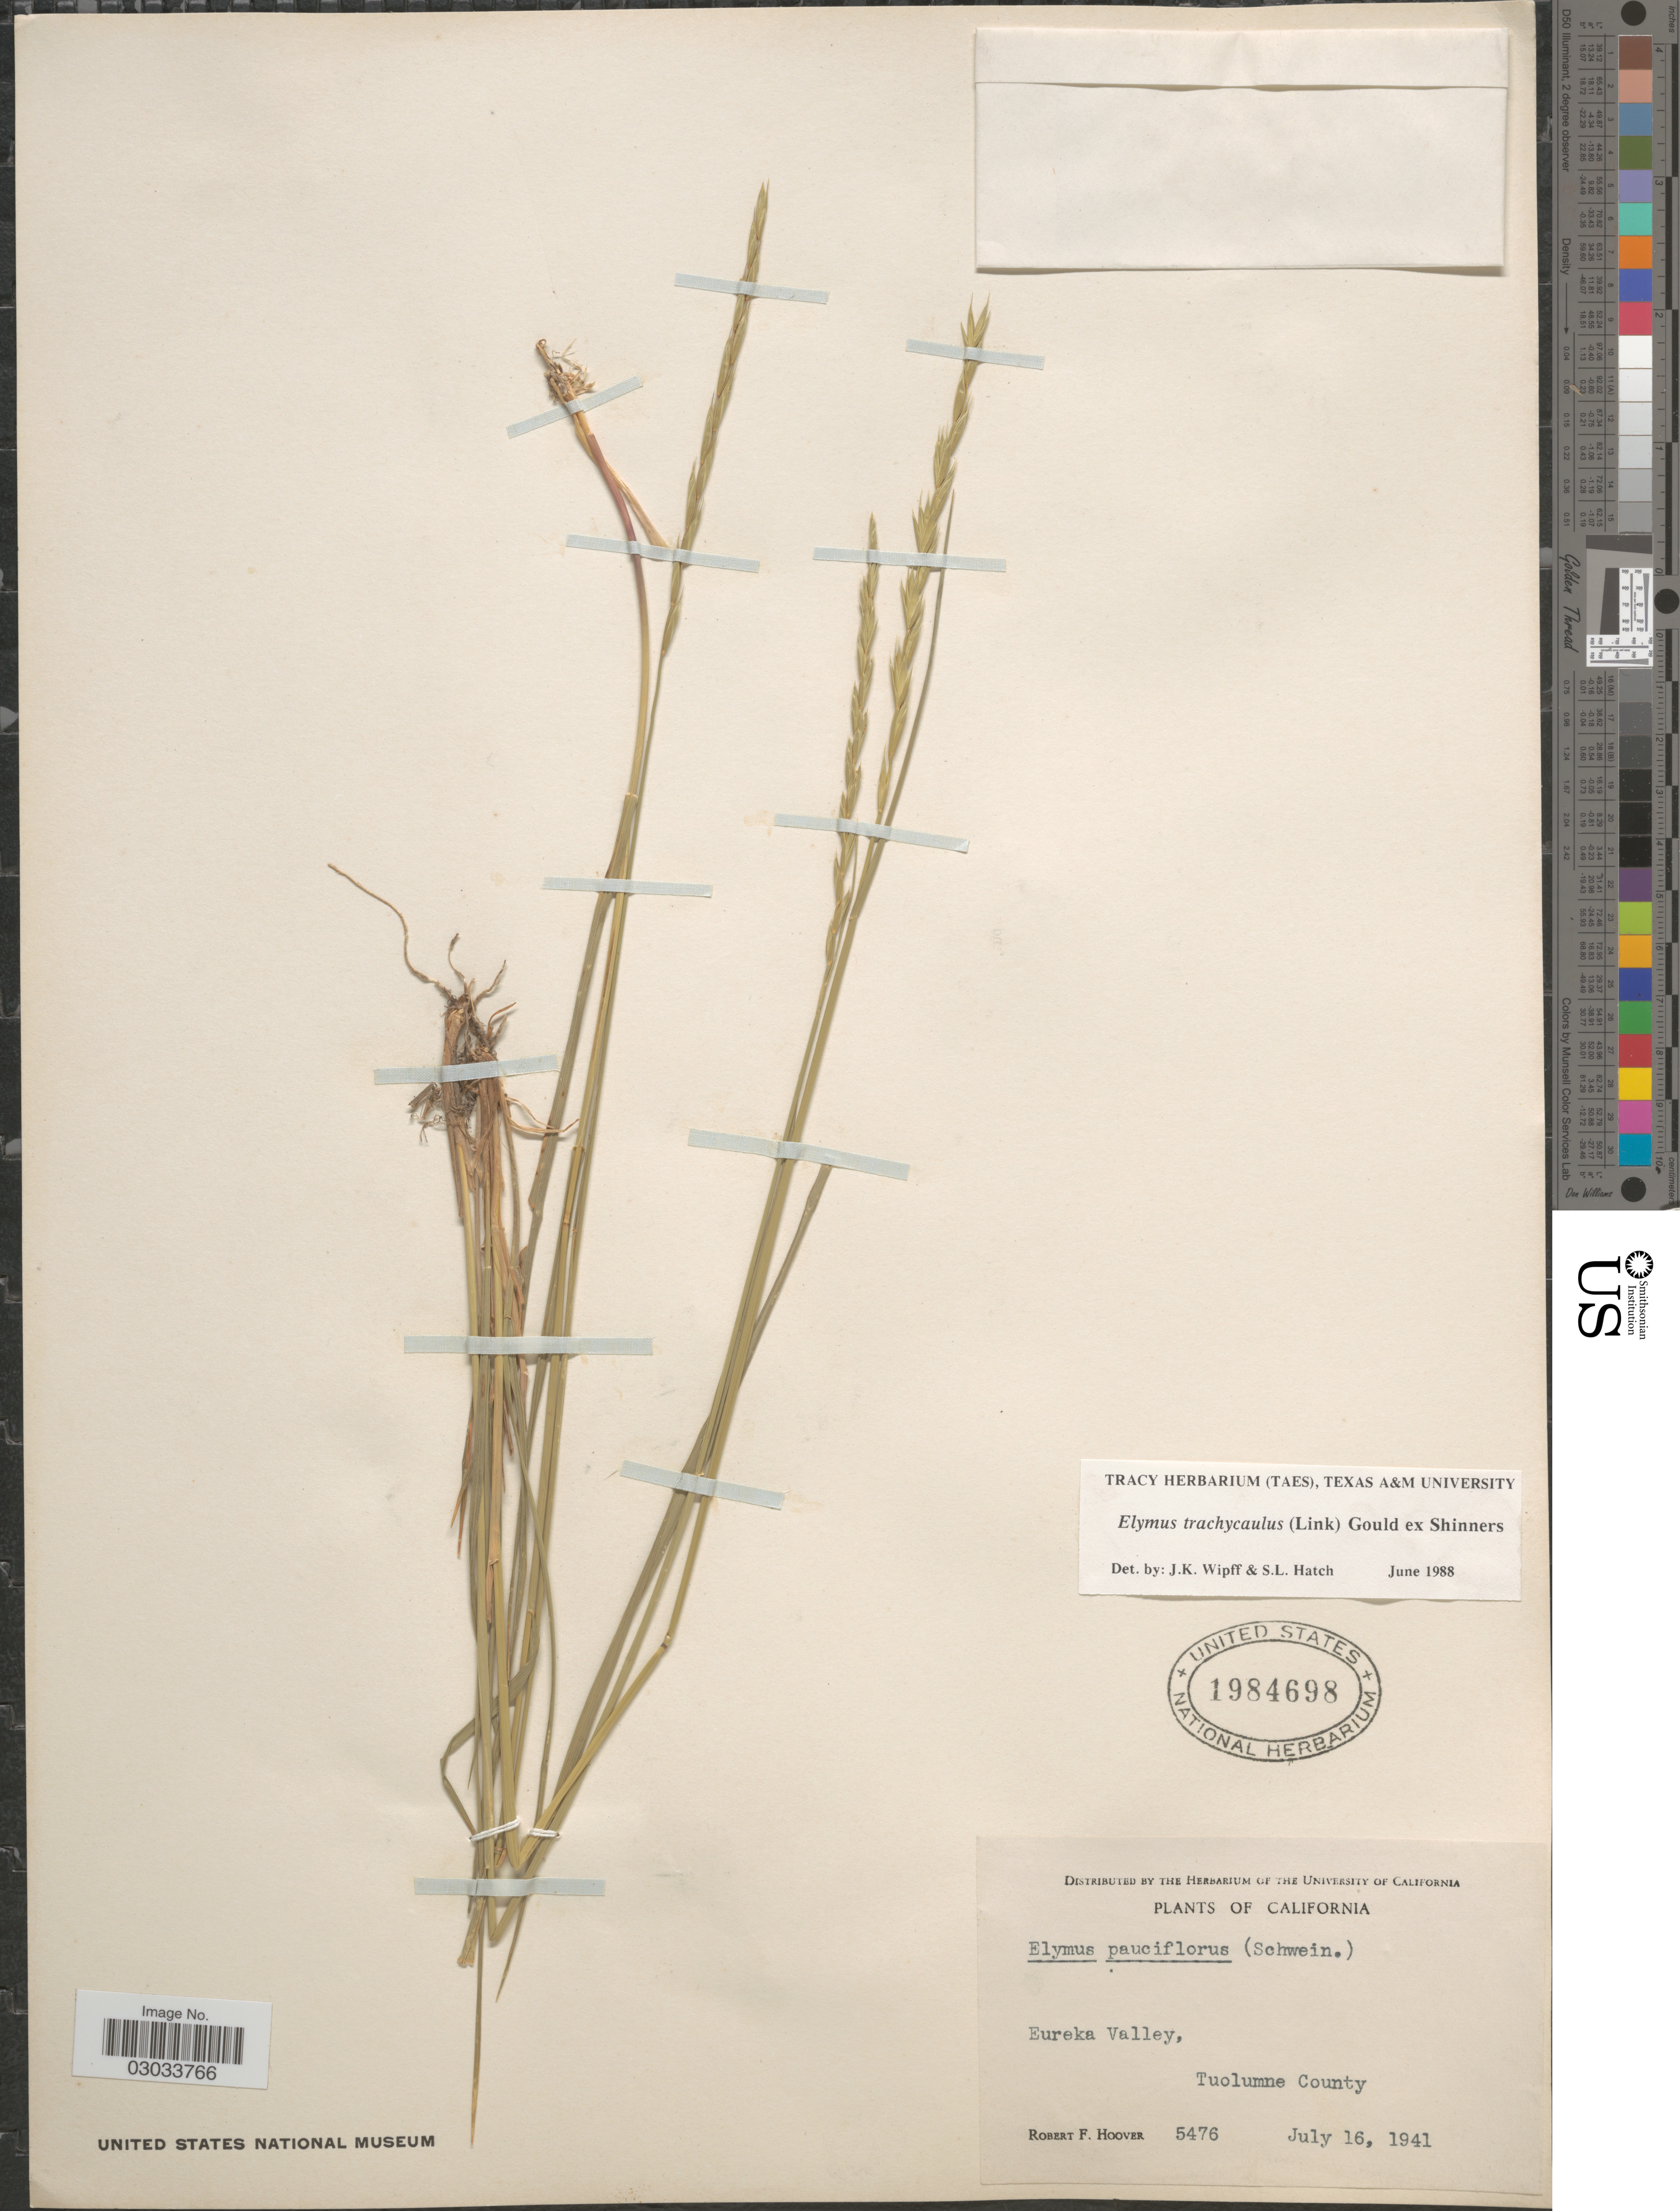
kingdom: Plantae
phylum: Tracheophyta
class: Liliopsida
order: Poales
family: Poaceae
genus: Elymus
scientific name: Elymus trachycaulus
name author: (Link) Gould ex Shinners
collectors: R. F. Hoover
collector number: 5476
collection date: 1941-07-16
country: United States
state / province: California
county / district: Tuolumne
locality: Eureka Valley, Tuolumne County.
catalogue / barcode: US 1984698